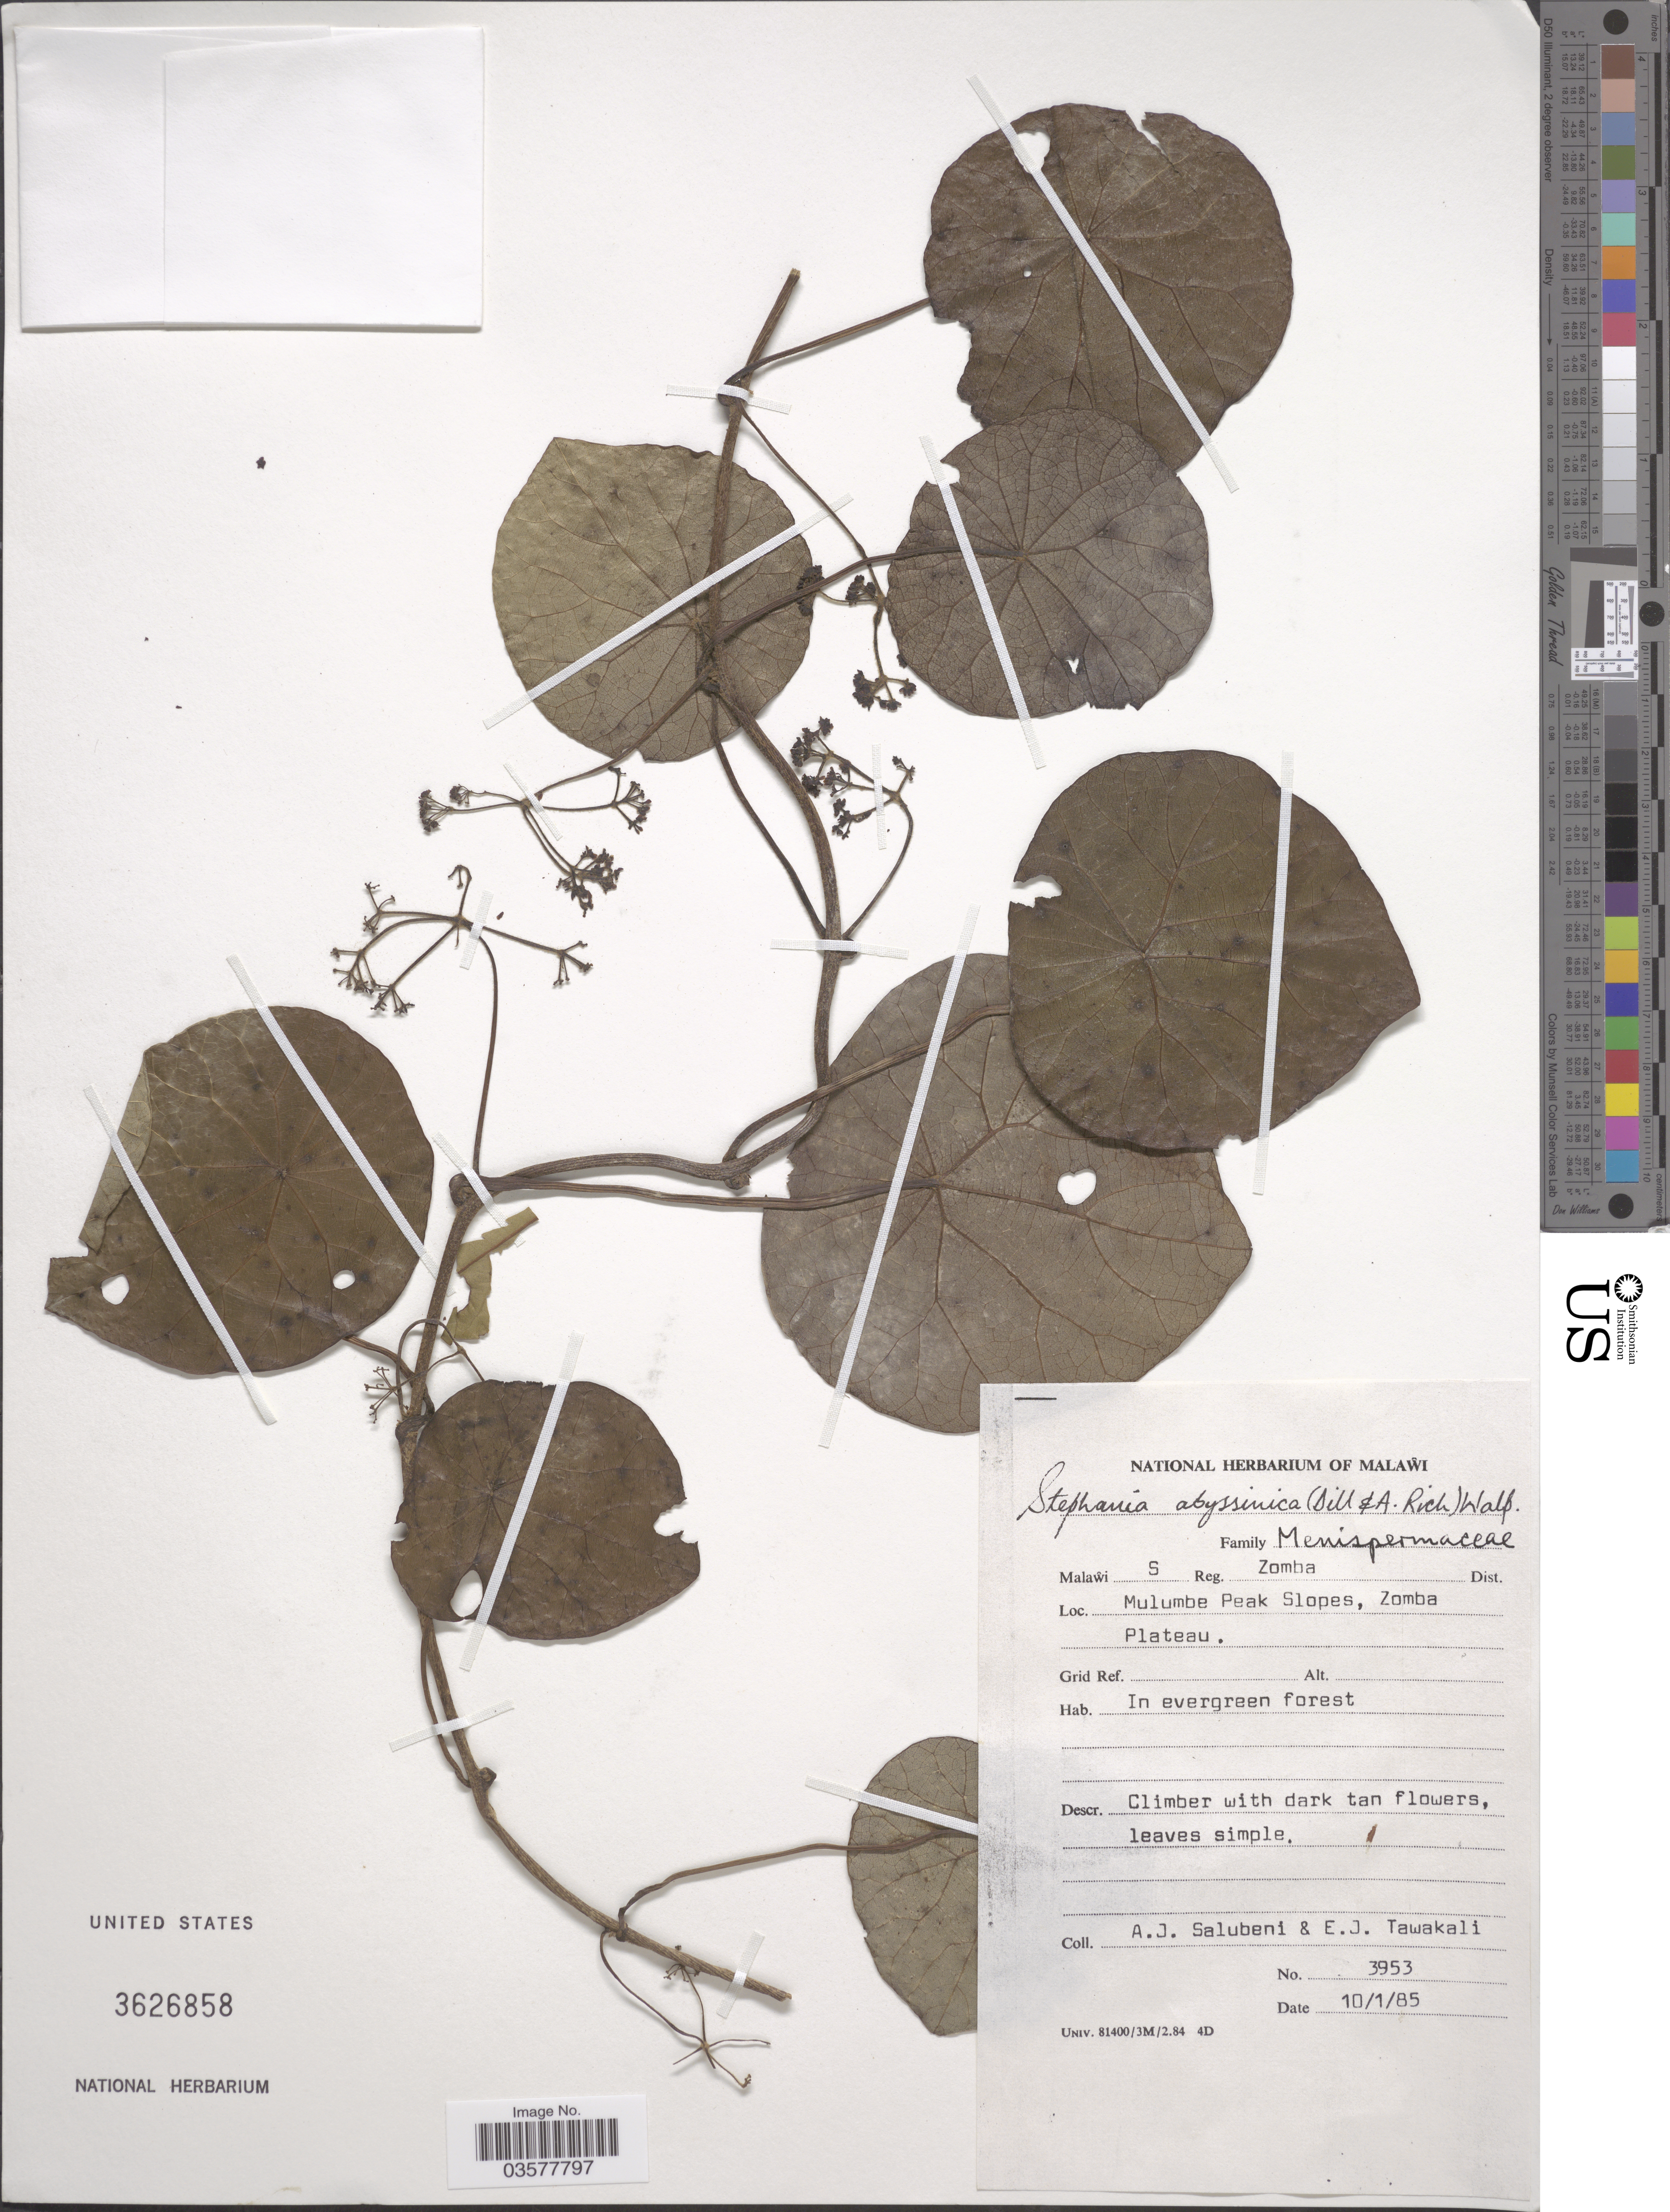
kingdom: Plantae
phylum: Tracheophyta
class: Magnoliopsida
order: Ranunculales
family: Menispermaceae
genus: Stephania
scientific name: Stephania abyssinica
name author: (Quart.-Dill. & A. Rich.) Walp.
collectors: A. J. Salubeni & E. Tawakali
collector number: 3953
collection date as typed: Transcribed d/m/y: 10/1/85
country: Malawi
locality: S Reg. Zomba Dist. Mulumbe Peak Slopes, Zomba Plateau.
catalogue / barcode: US 3626858